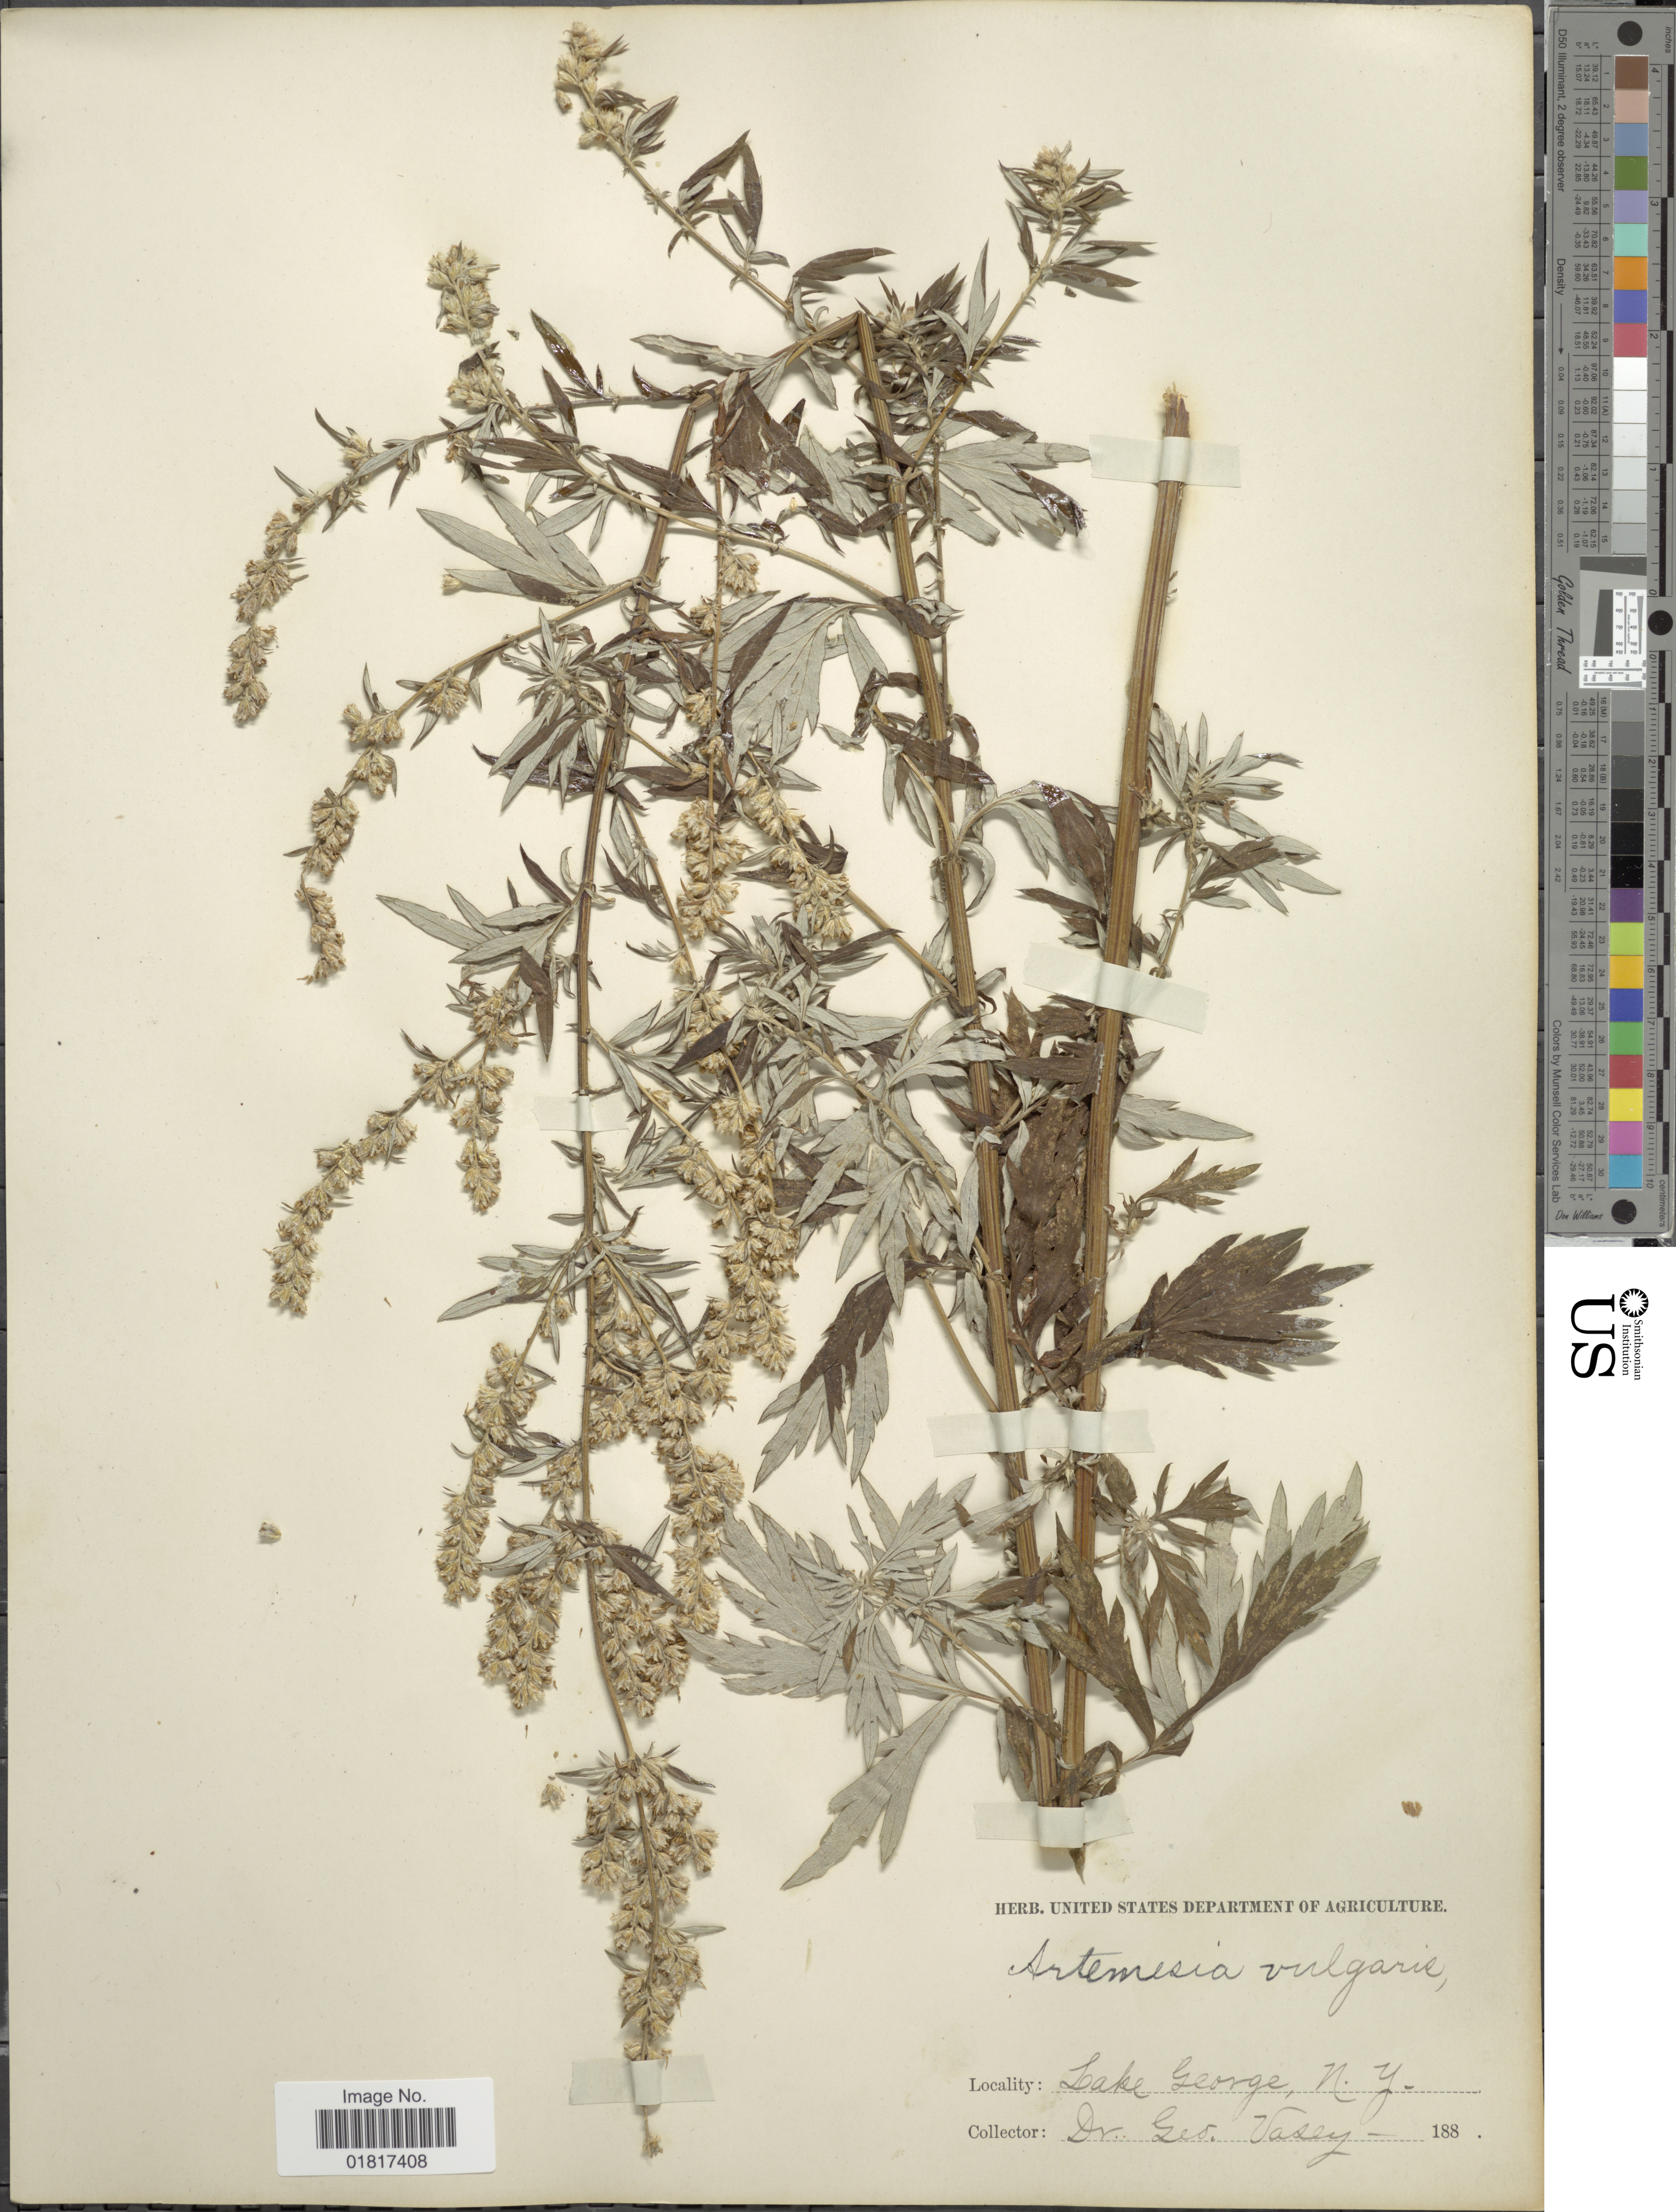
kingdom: Plantae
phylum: Tracheophyta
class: Magnoliopsida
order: Asterales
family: Asteraceae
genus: Artemisia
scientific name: Artemisia vulgaris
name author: L.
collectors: G. Vasey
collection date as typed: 188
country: United States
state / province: New York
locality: Lake George